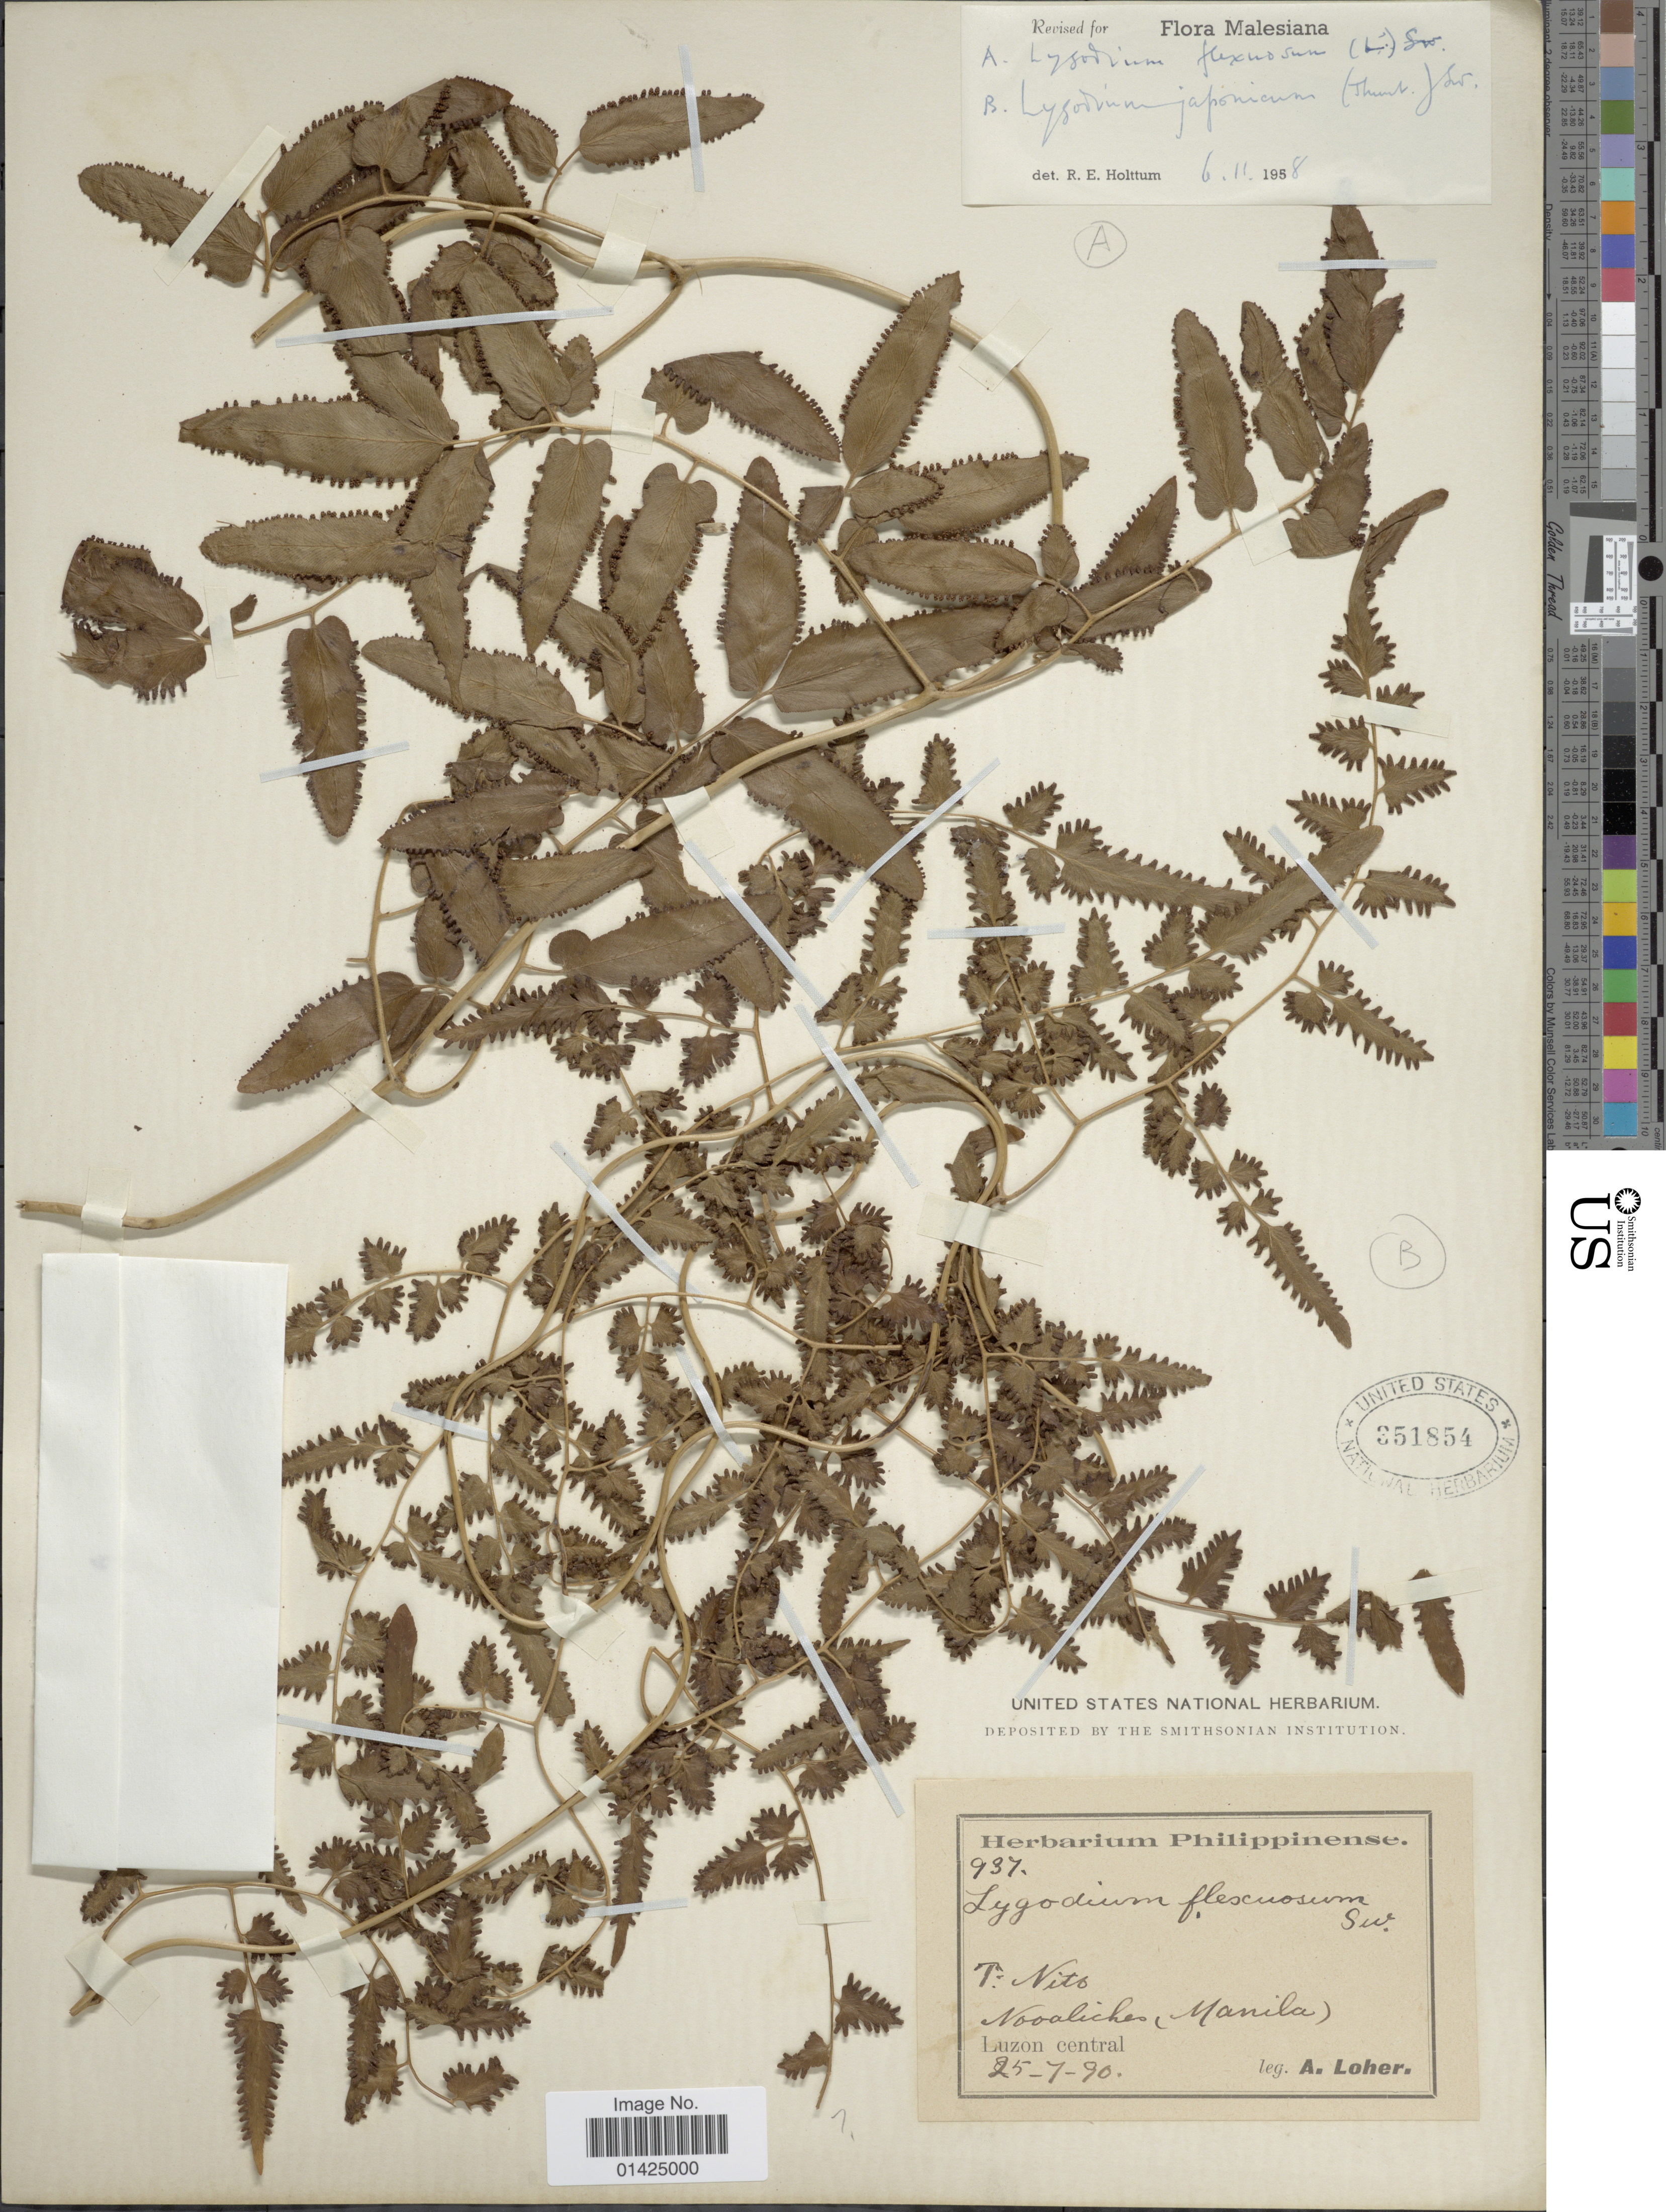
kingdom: Plantae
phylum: Tracheophyta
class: Polypodiopsida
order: Schizaeales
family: Lygodiaceae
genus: Lygodium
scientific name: Lygodium japonicum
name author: (Thunb.) Sw.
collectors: A. Loher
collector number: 937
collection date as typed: Transcribed d/m/y: 25/7/90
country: Philippines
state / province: Central Luzon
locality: T: Nito, Novaliches (Manila)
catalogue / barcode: US 351854